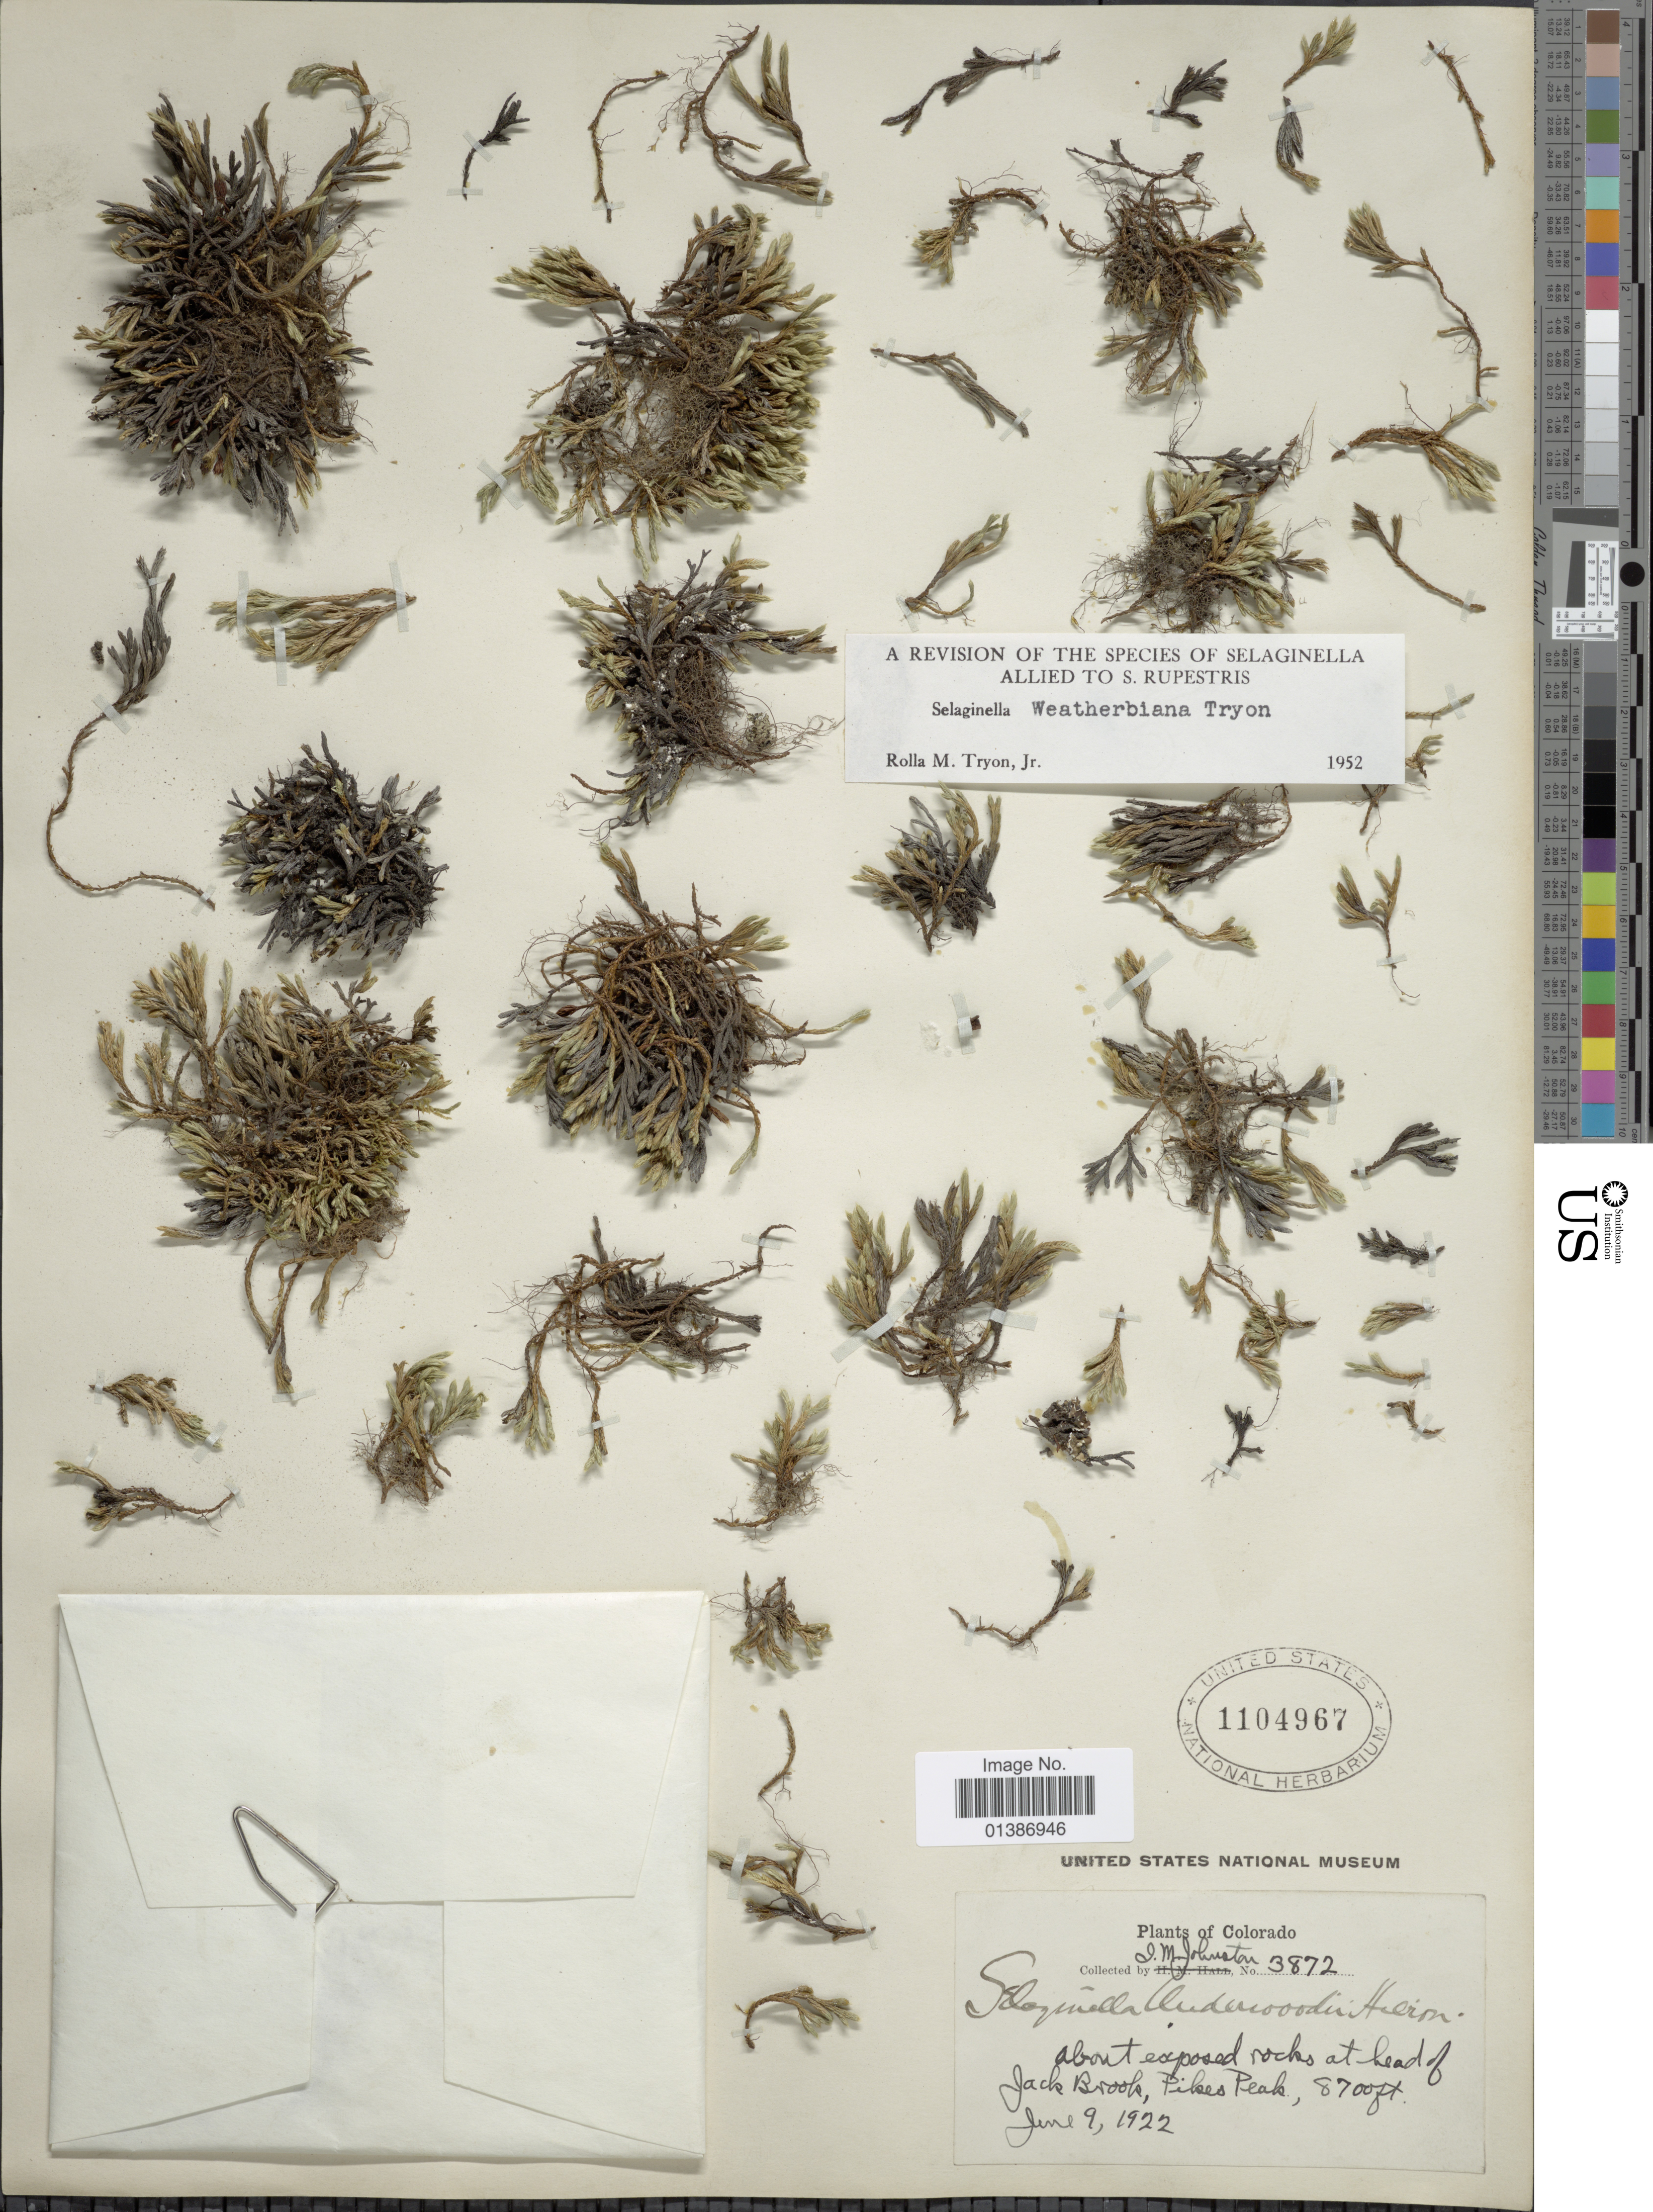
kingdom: Plantae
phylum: Tracheophyta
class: Lycopodiopsida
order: Selaginellales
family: Selaginellaceae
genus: Selaginella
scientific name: Selaginella weatherbiana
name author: R.M. Tryon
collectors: I.M. Johnston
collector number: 3872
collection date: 1922-06-09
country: United States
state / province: Colorado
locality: About exposed rocks at head of Jack Brook, Pikes Peak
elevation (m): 2652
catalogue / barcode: US 1104967